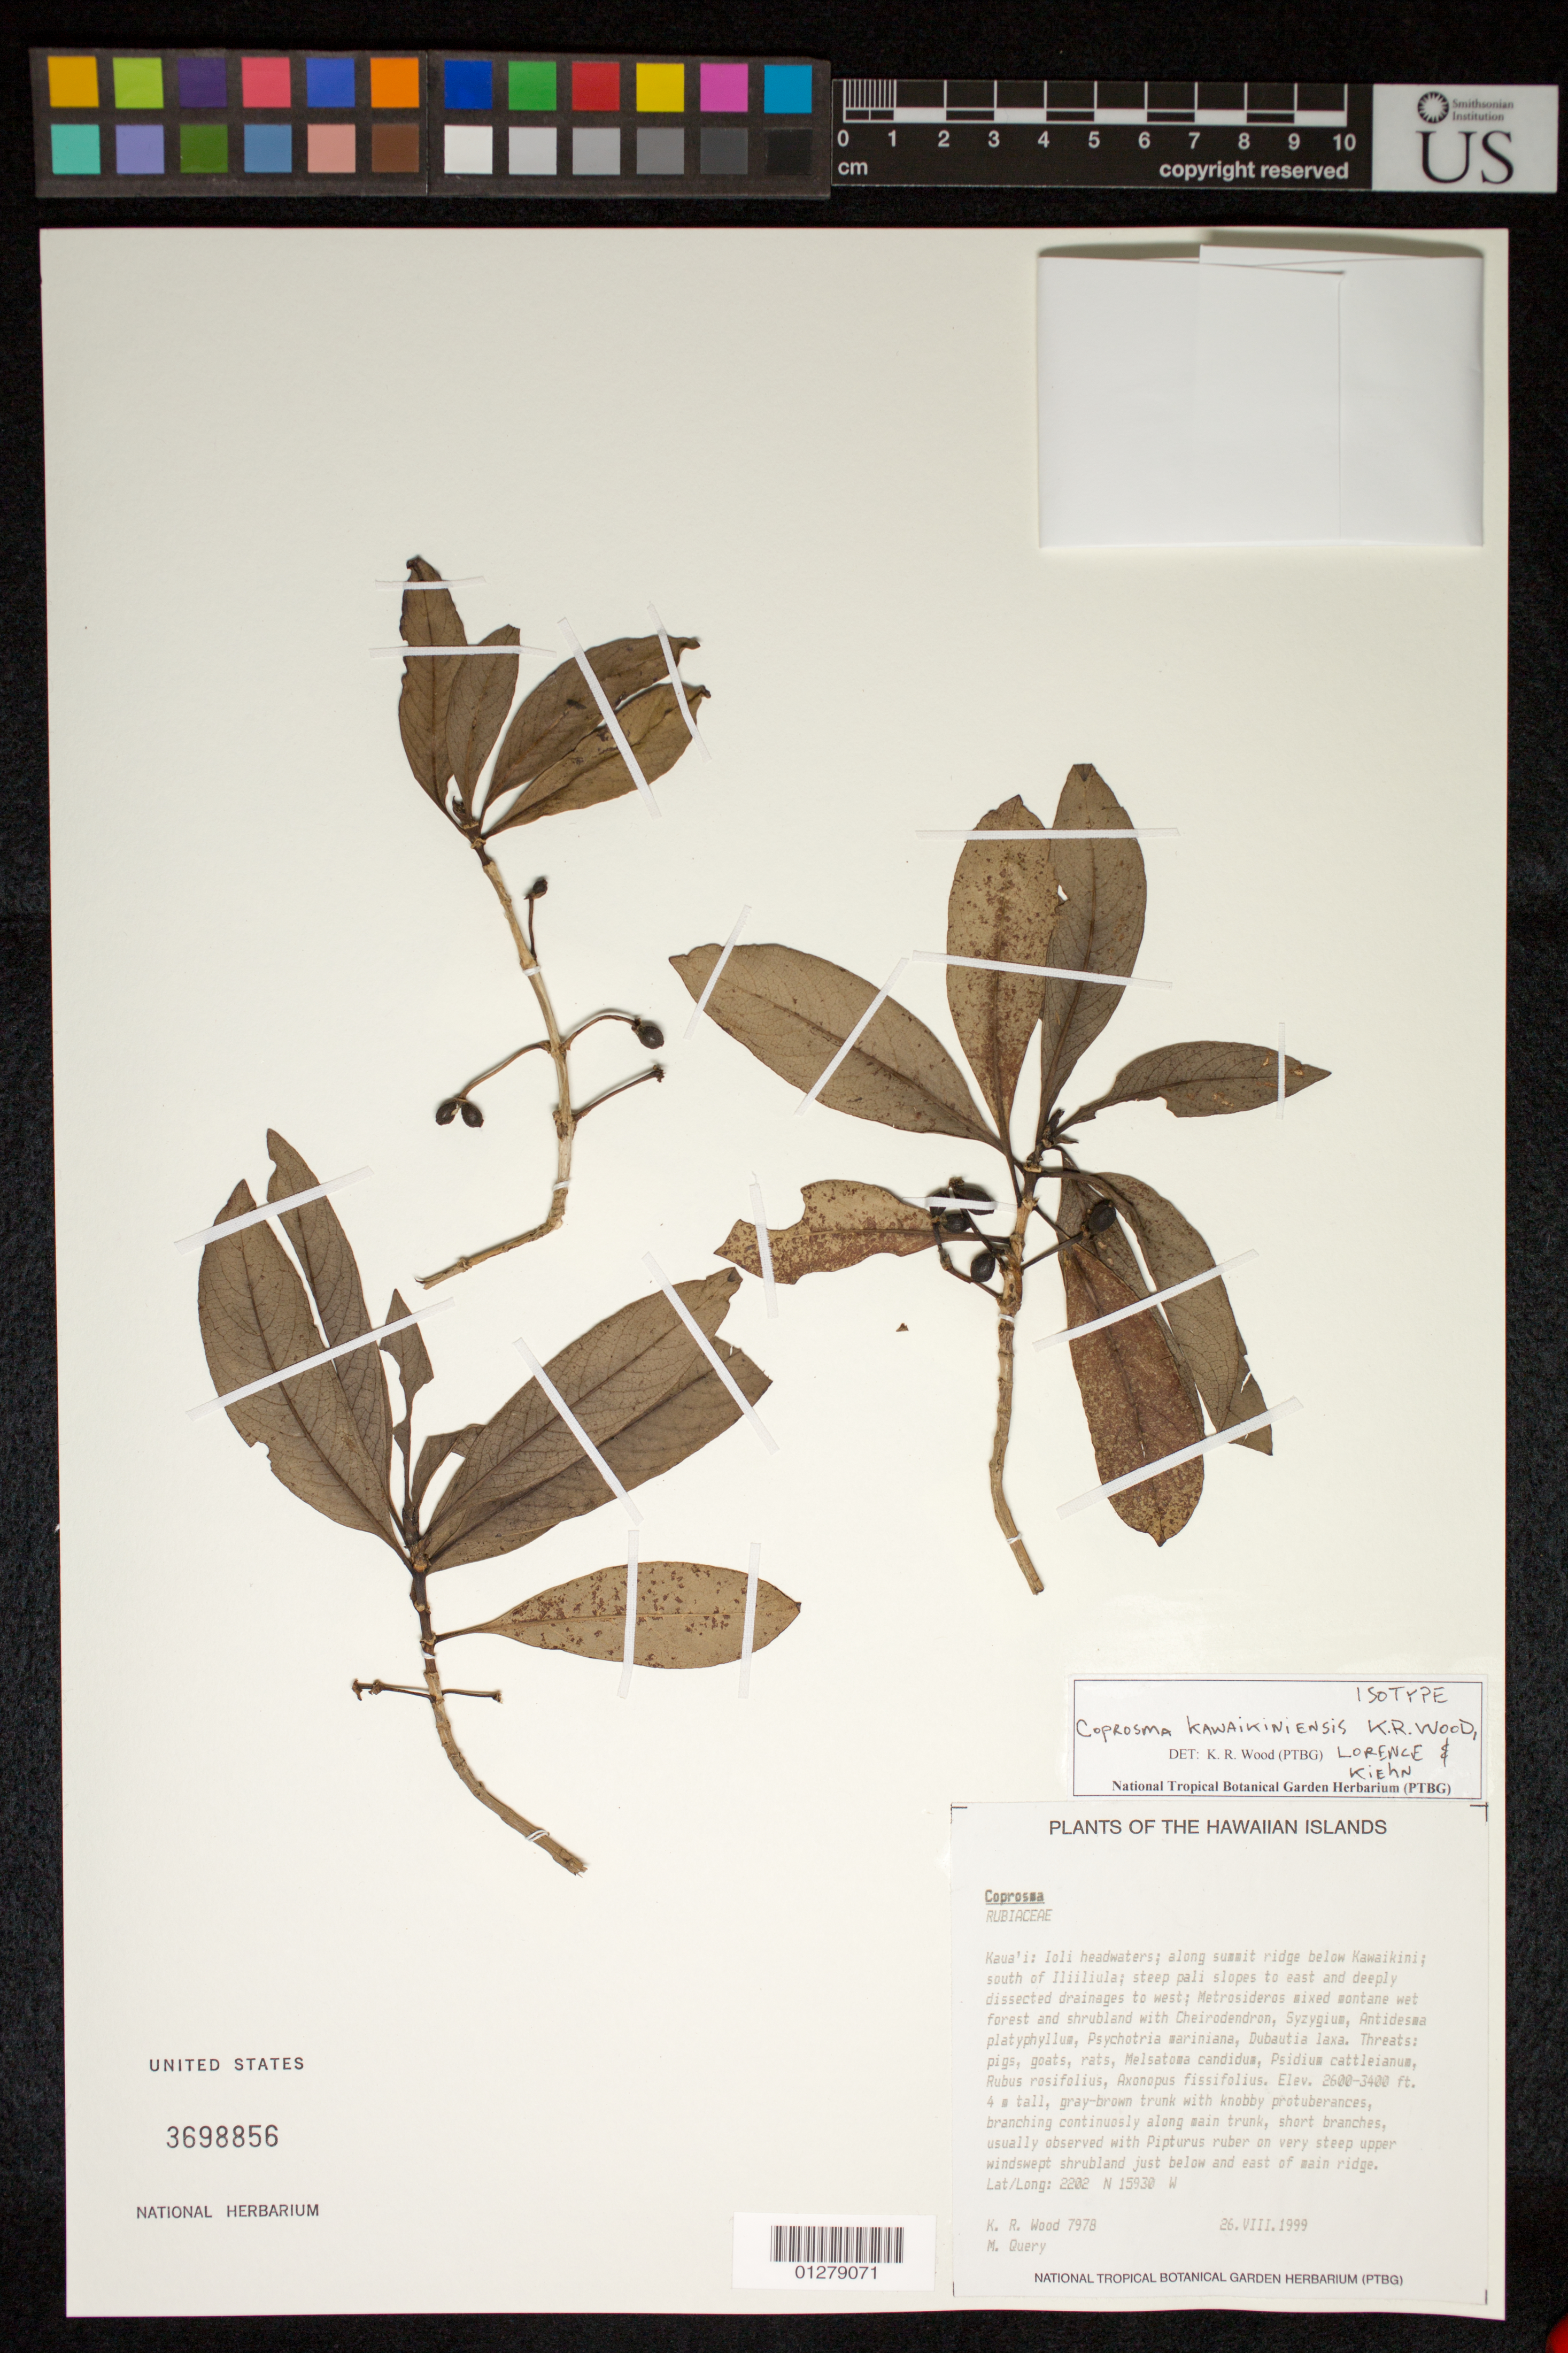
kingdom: Plantae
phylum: Tracheophyta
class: Magnoliopsida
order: Gentianales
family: Rubiaceae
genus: Coprosma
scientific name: Coprosma kawaikiniensis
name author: K.R. Wood et al.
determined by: Wood, Kenneth R.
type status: Isotype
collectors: K. R. Wood & M. Query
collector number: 7978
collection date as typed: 26 Aug 1999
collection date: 1999-08-26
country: United States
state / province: Hawaii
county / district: Kauai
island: Kaua'i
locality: Ioli headwaters; along summit ridge below Kawaikini; south of Iliiliula; steep pali slopes to east and deeply disected drainages to west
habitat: Mixed montane wet forest and shrubland on very steep upper windwept ridges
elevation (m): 792.5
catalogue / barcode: US 3698856